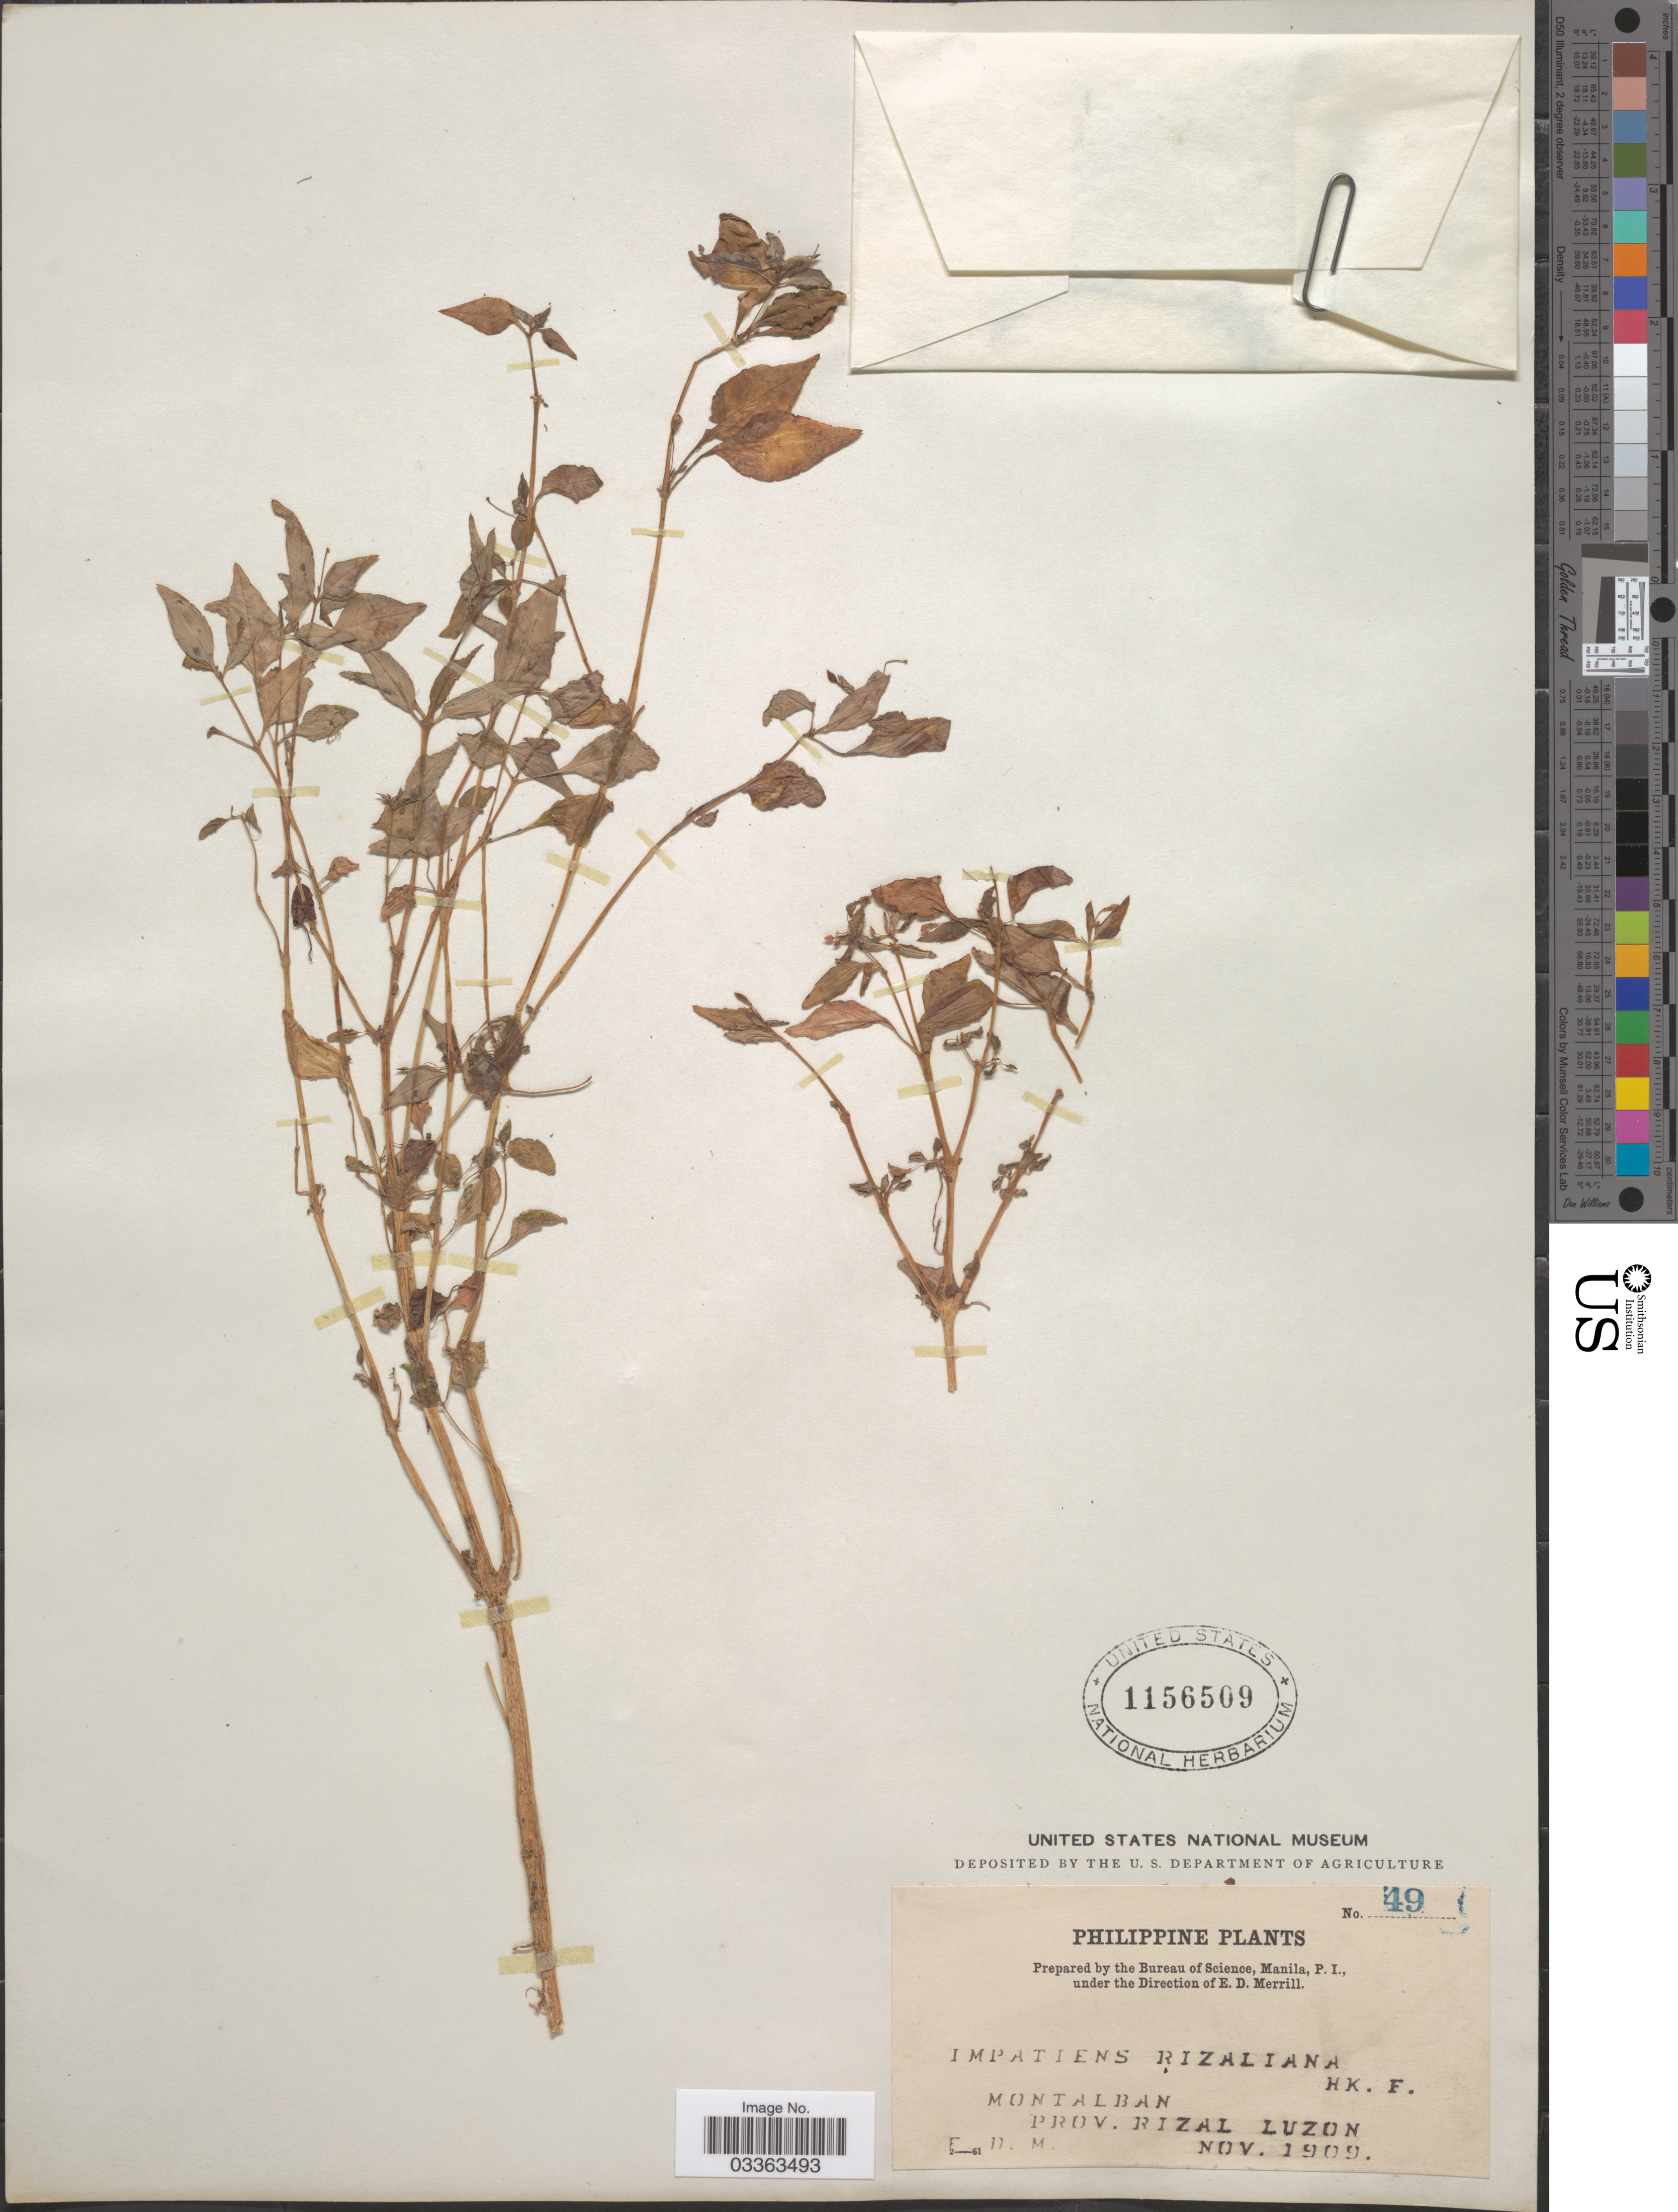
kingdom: Plantae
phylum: Tracheophyta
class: Magnoliopsida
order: Ericales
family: Balsaminaceae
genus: Impatiens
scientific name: Impatiens manillensis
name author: Walp.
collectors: E. D. Merrill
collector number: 49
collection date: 1909-11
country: Philippines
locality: Montalban, Prov. Rizal, Luzon.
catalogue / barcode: US 1156509